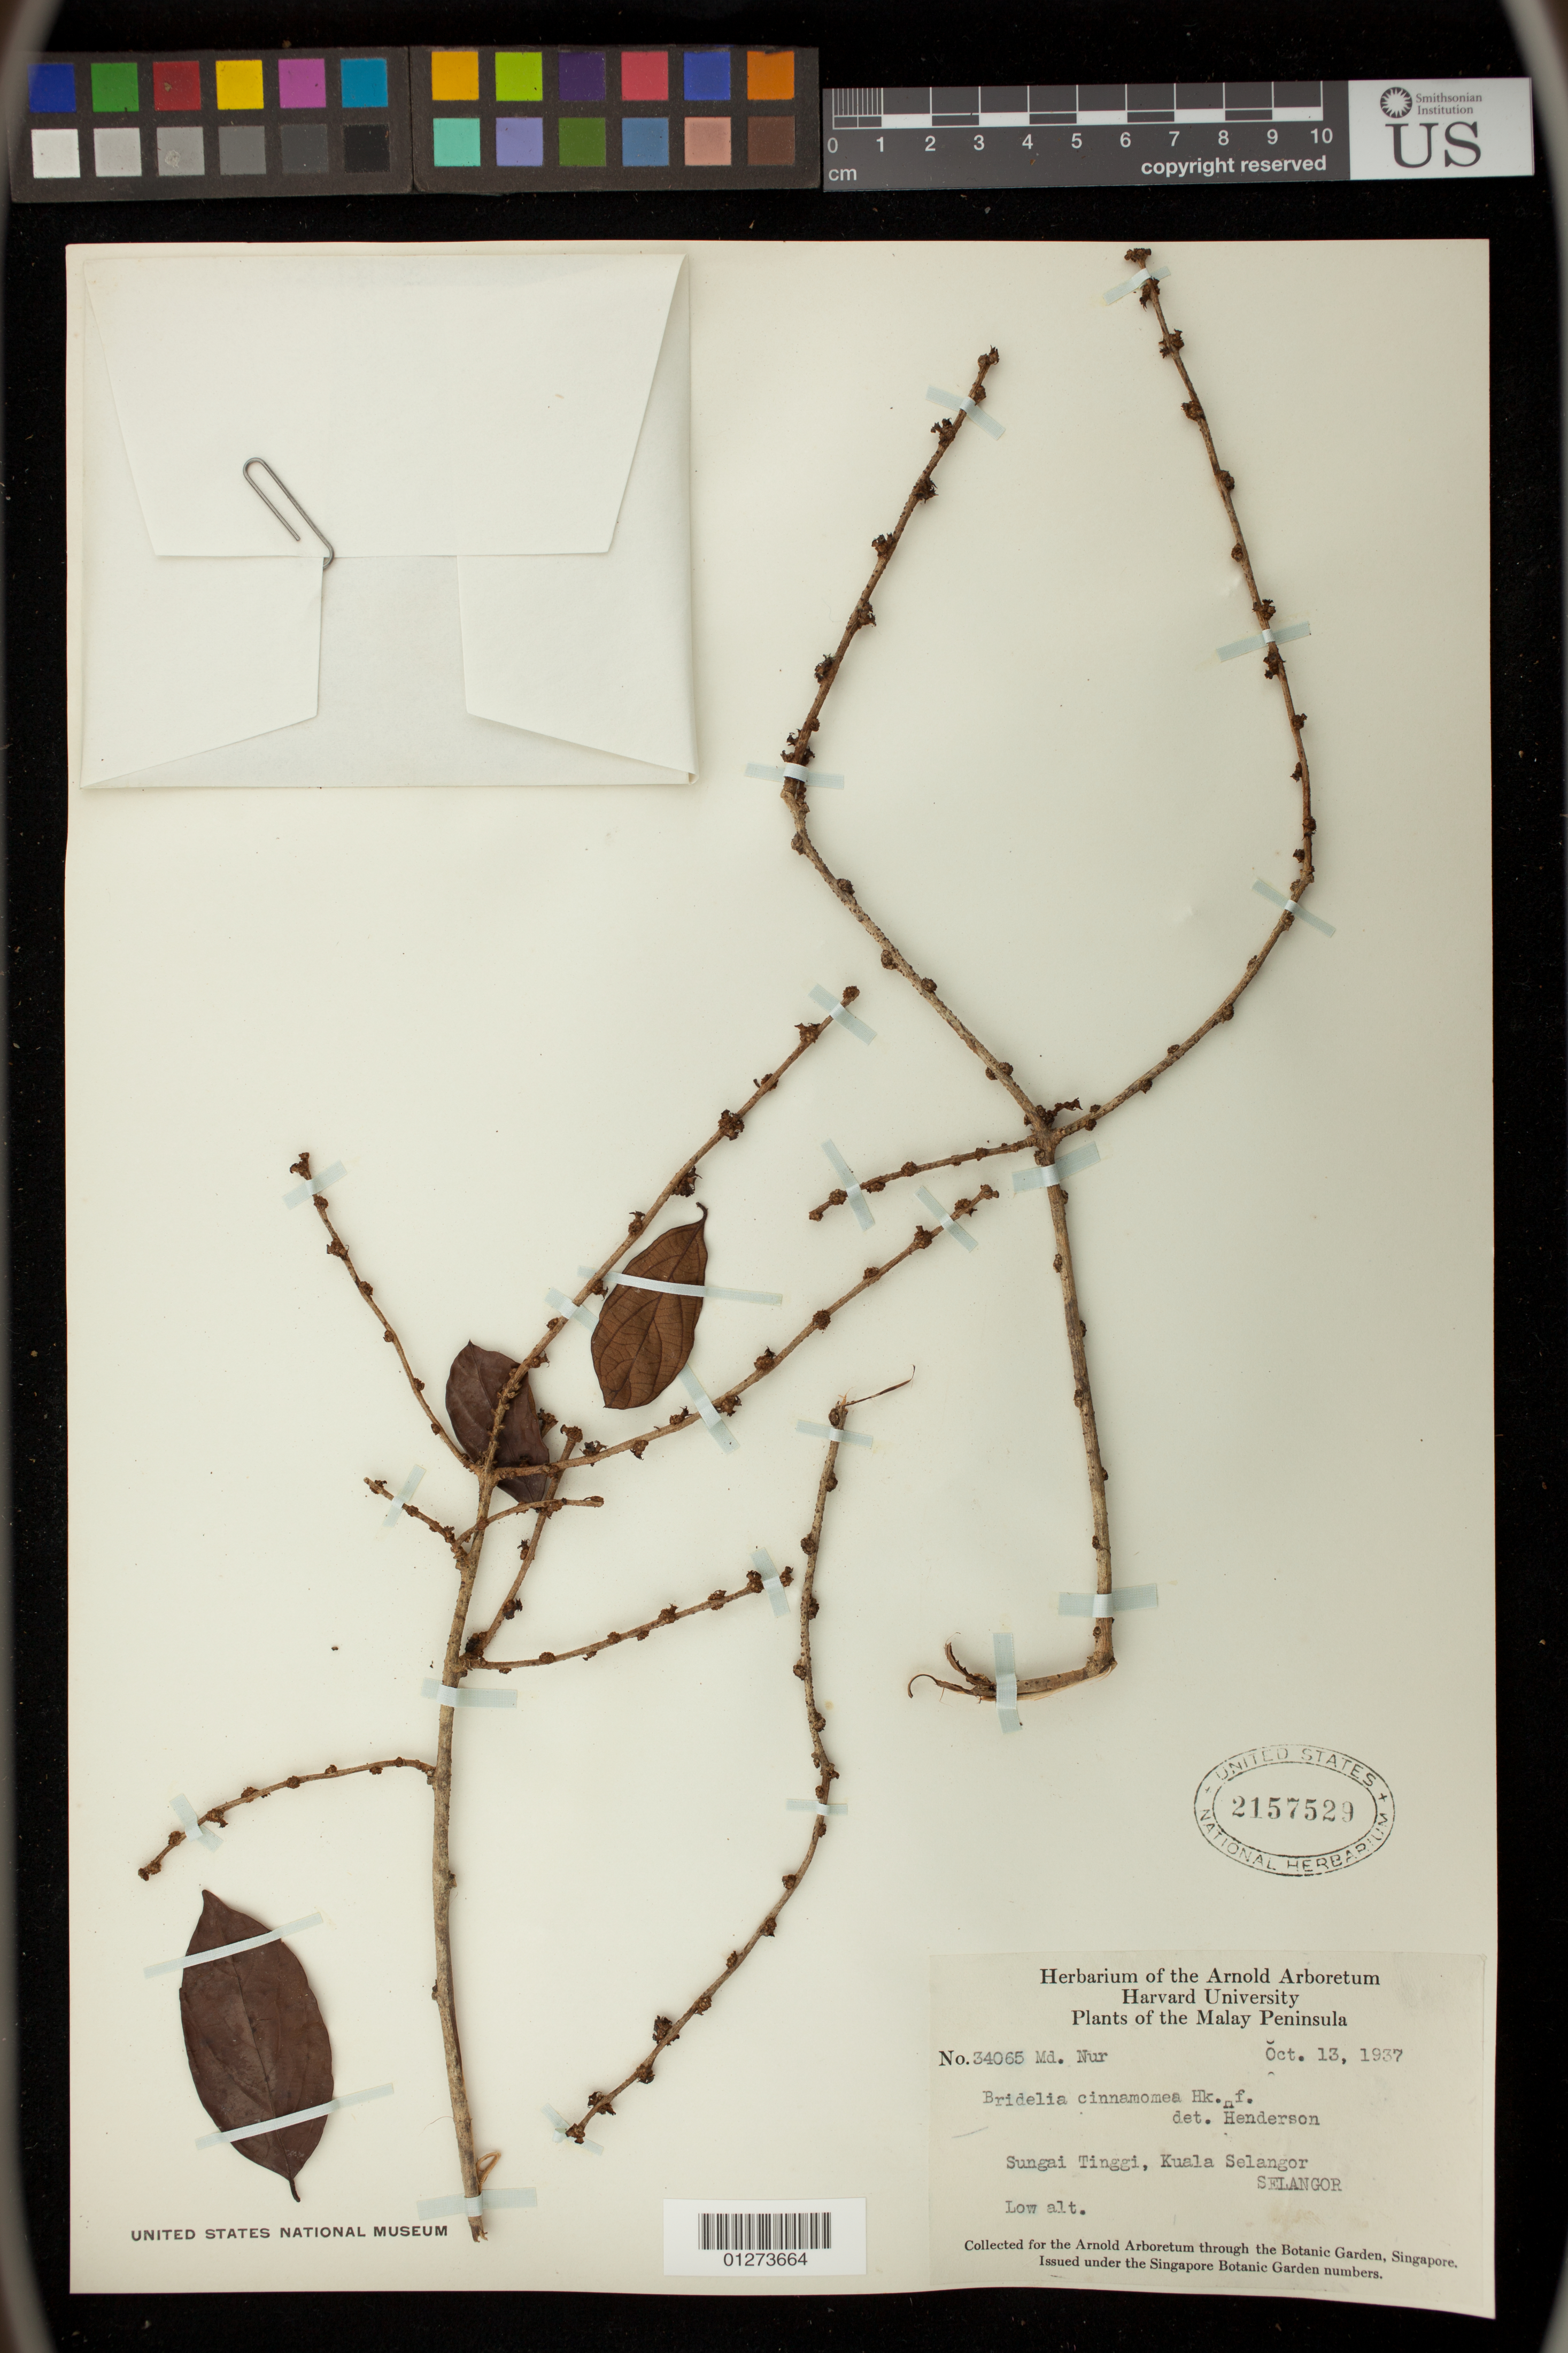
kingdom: Plantae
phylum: Tracheophyta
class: Magnoliopsida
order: Malpighiales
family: Phyllanthaceae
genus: Bridelia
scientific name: Bridelia cinnamomea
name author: Hook. f.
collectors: M. Nur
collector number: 34065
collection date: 1937-10-13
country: Malaysia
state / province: Selangor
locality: Sungai Tinggi, Kuala Selangor, Selangor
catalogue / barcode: US 2157529